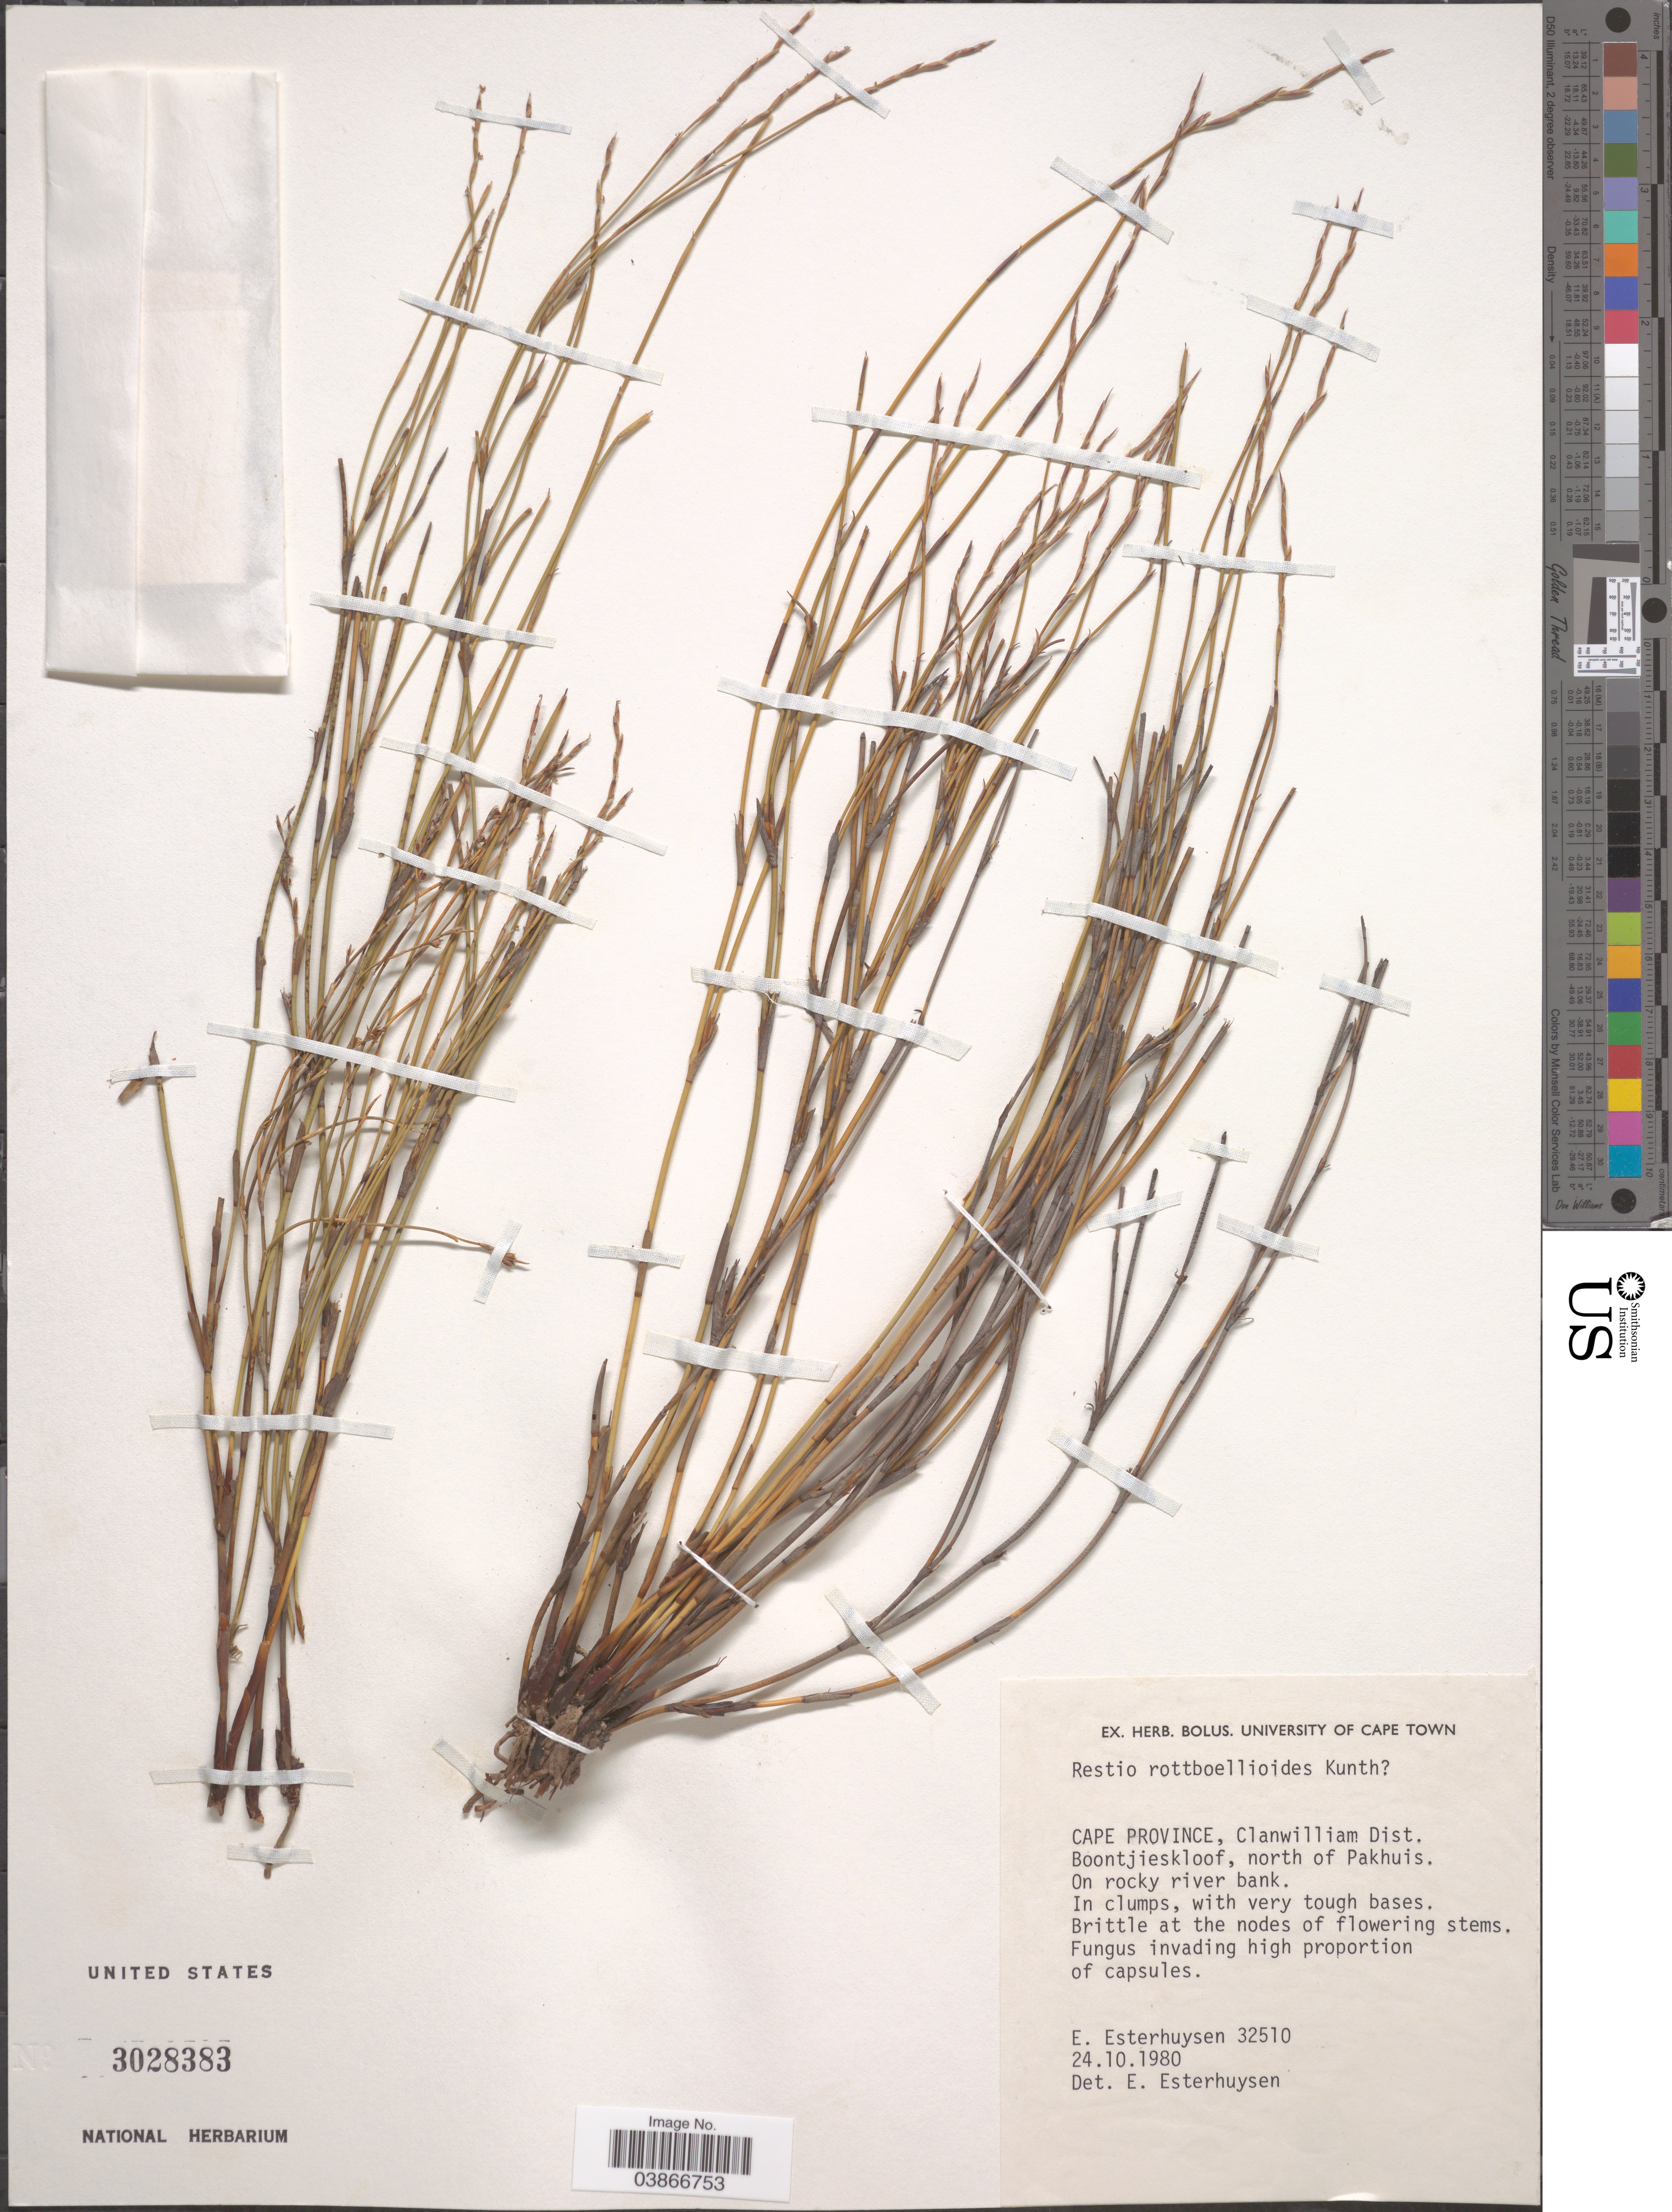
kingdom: Plantae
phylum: Tracheophyta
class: Liliopsida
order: Poales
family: Restionaceae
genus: Restio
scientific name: Restio rottboellioides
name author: Kunth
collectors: E. E. Esterhuysen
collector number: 32510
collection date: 1980-10-24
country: South Africa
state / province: Western Cape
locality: Clanwilliam Dist. Boontjieskloof, north of Pakhuis.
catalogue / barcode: US 3028383